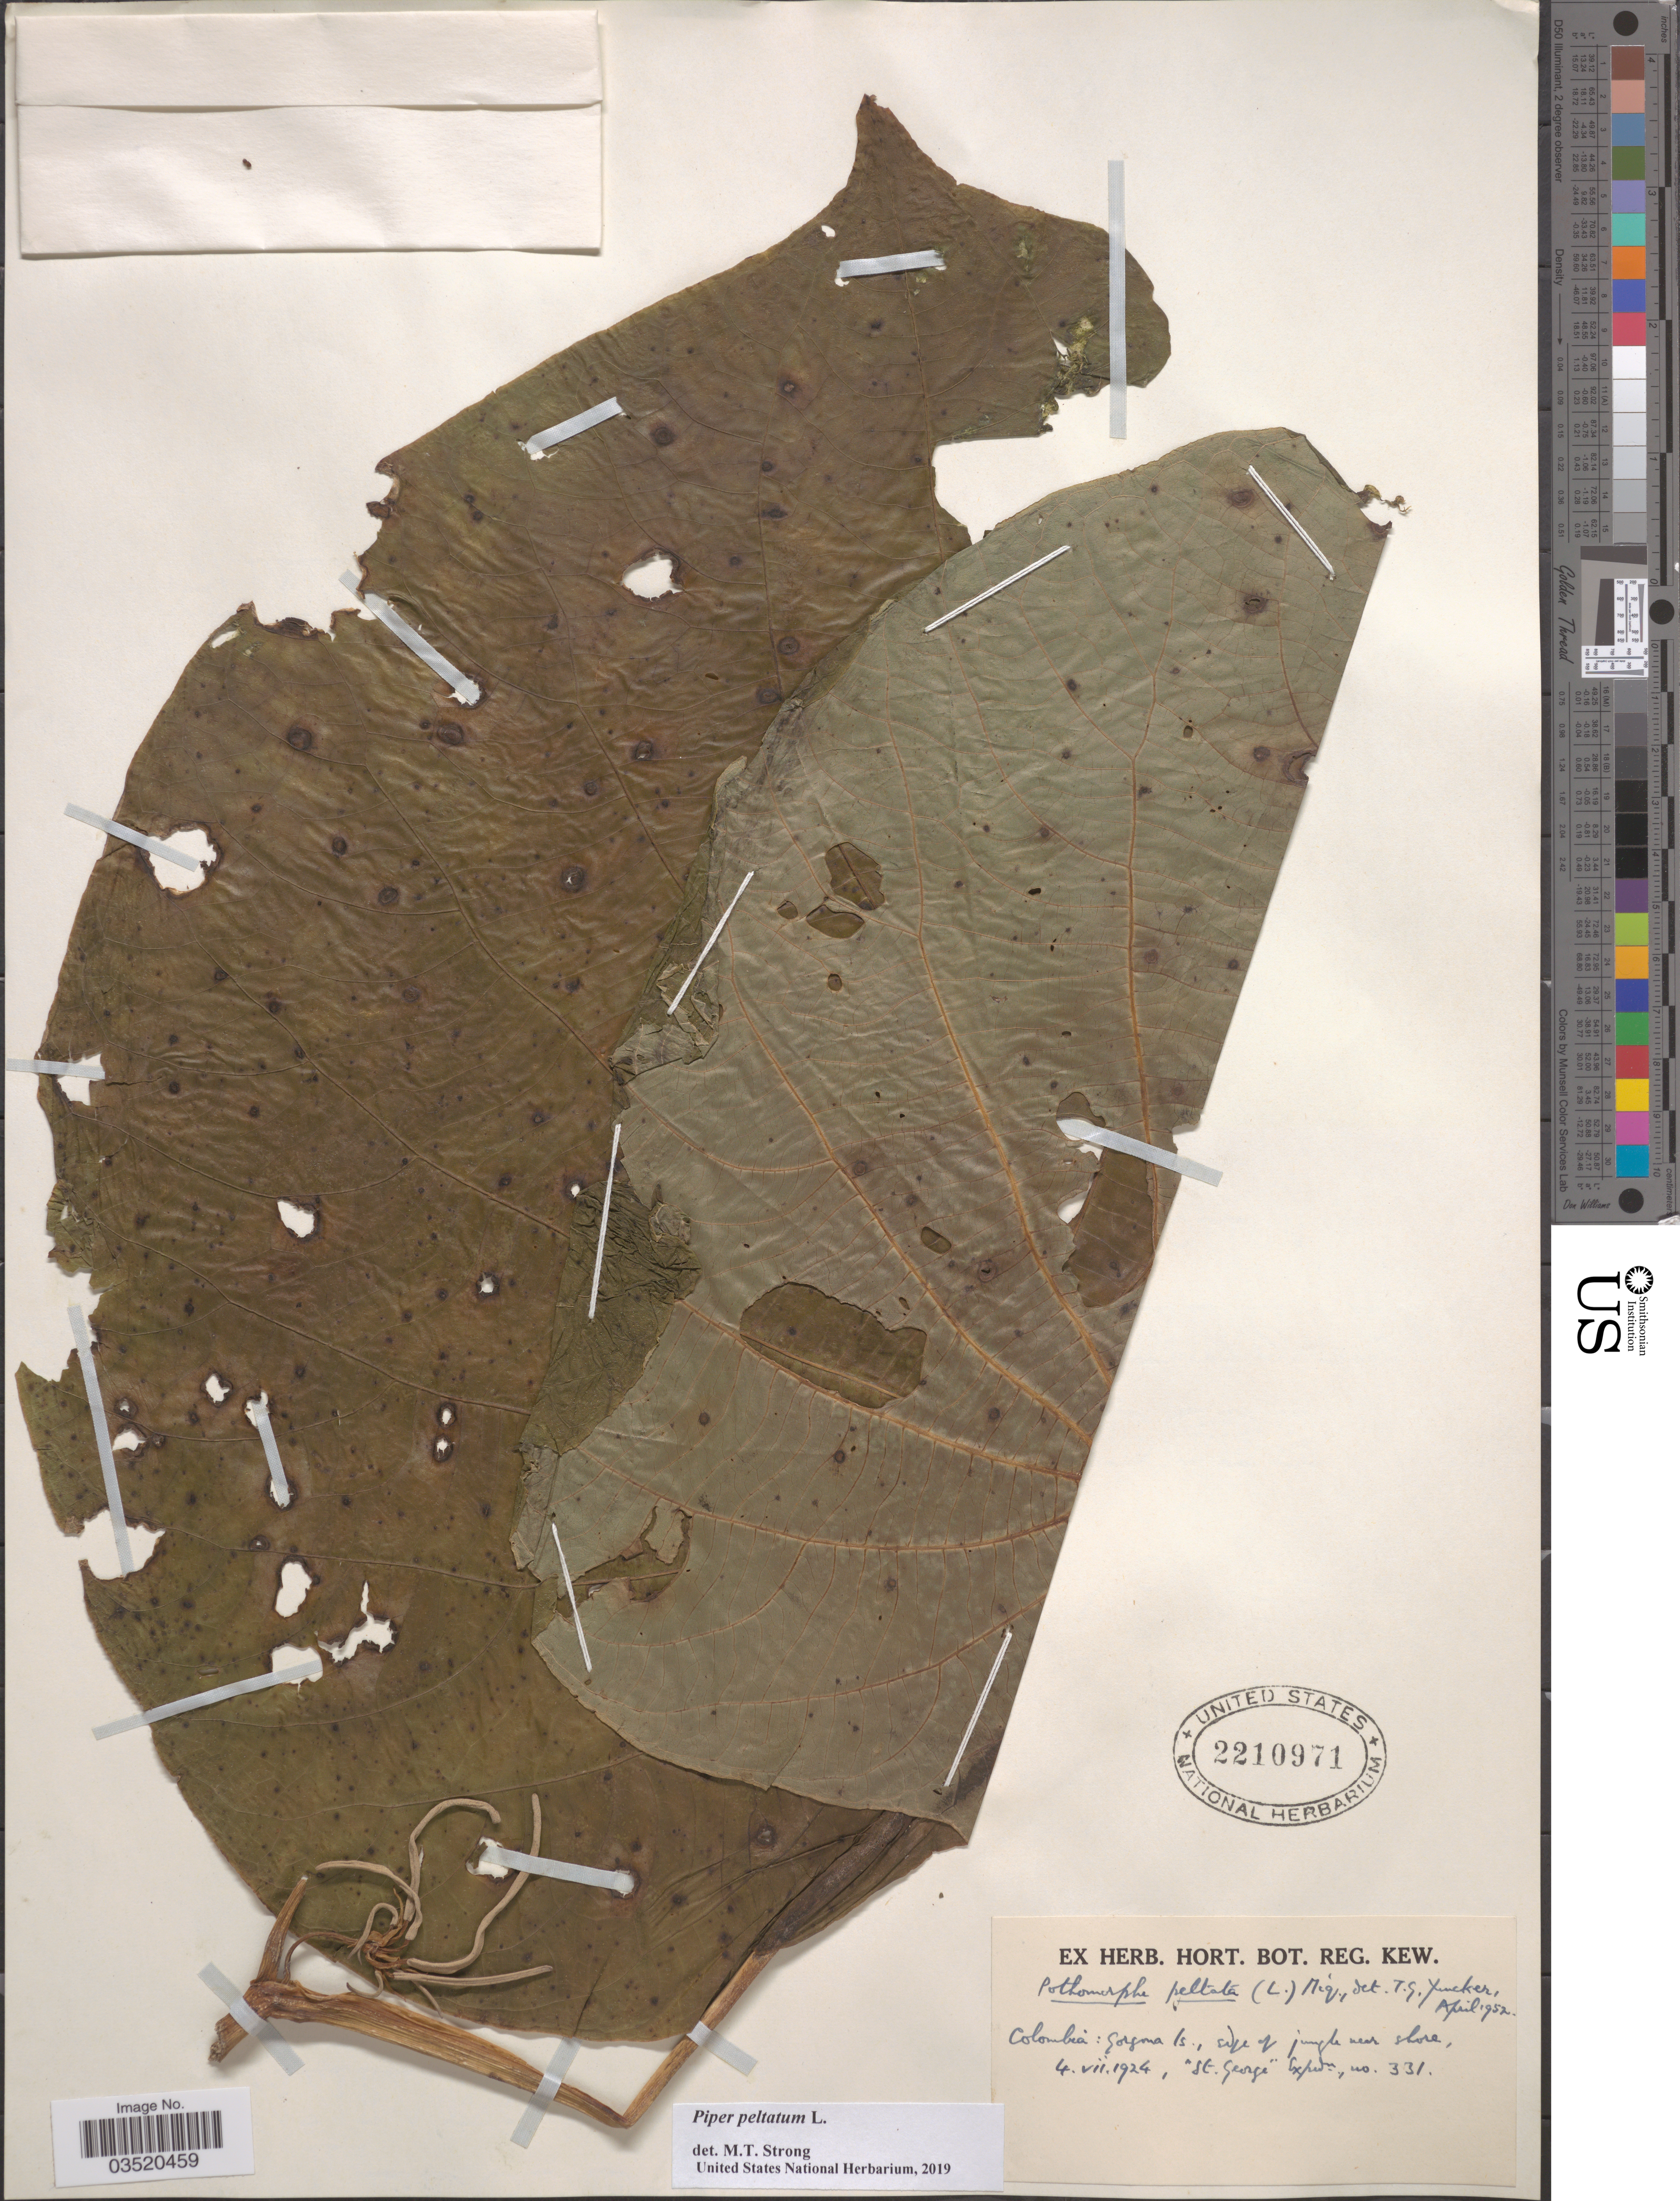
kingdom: Plantae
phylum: Tracheophyta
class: Magnoliopsida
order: Piperales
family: Piperaceae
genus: Piper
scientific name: Piper peltatum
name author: L.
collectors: St. George Exped.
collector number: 331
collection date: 1924-07-04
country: Colombia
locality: Gorgona Is., edge of jungle near shore.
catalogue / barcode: US 2210971